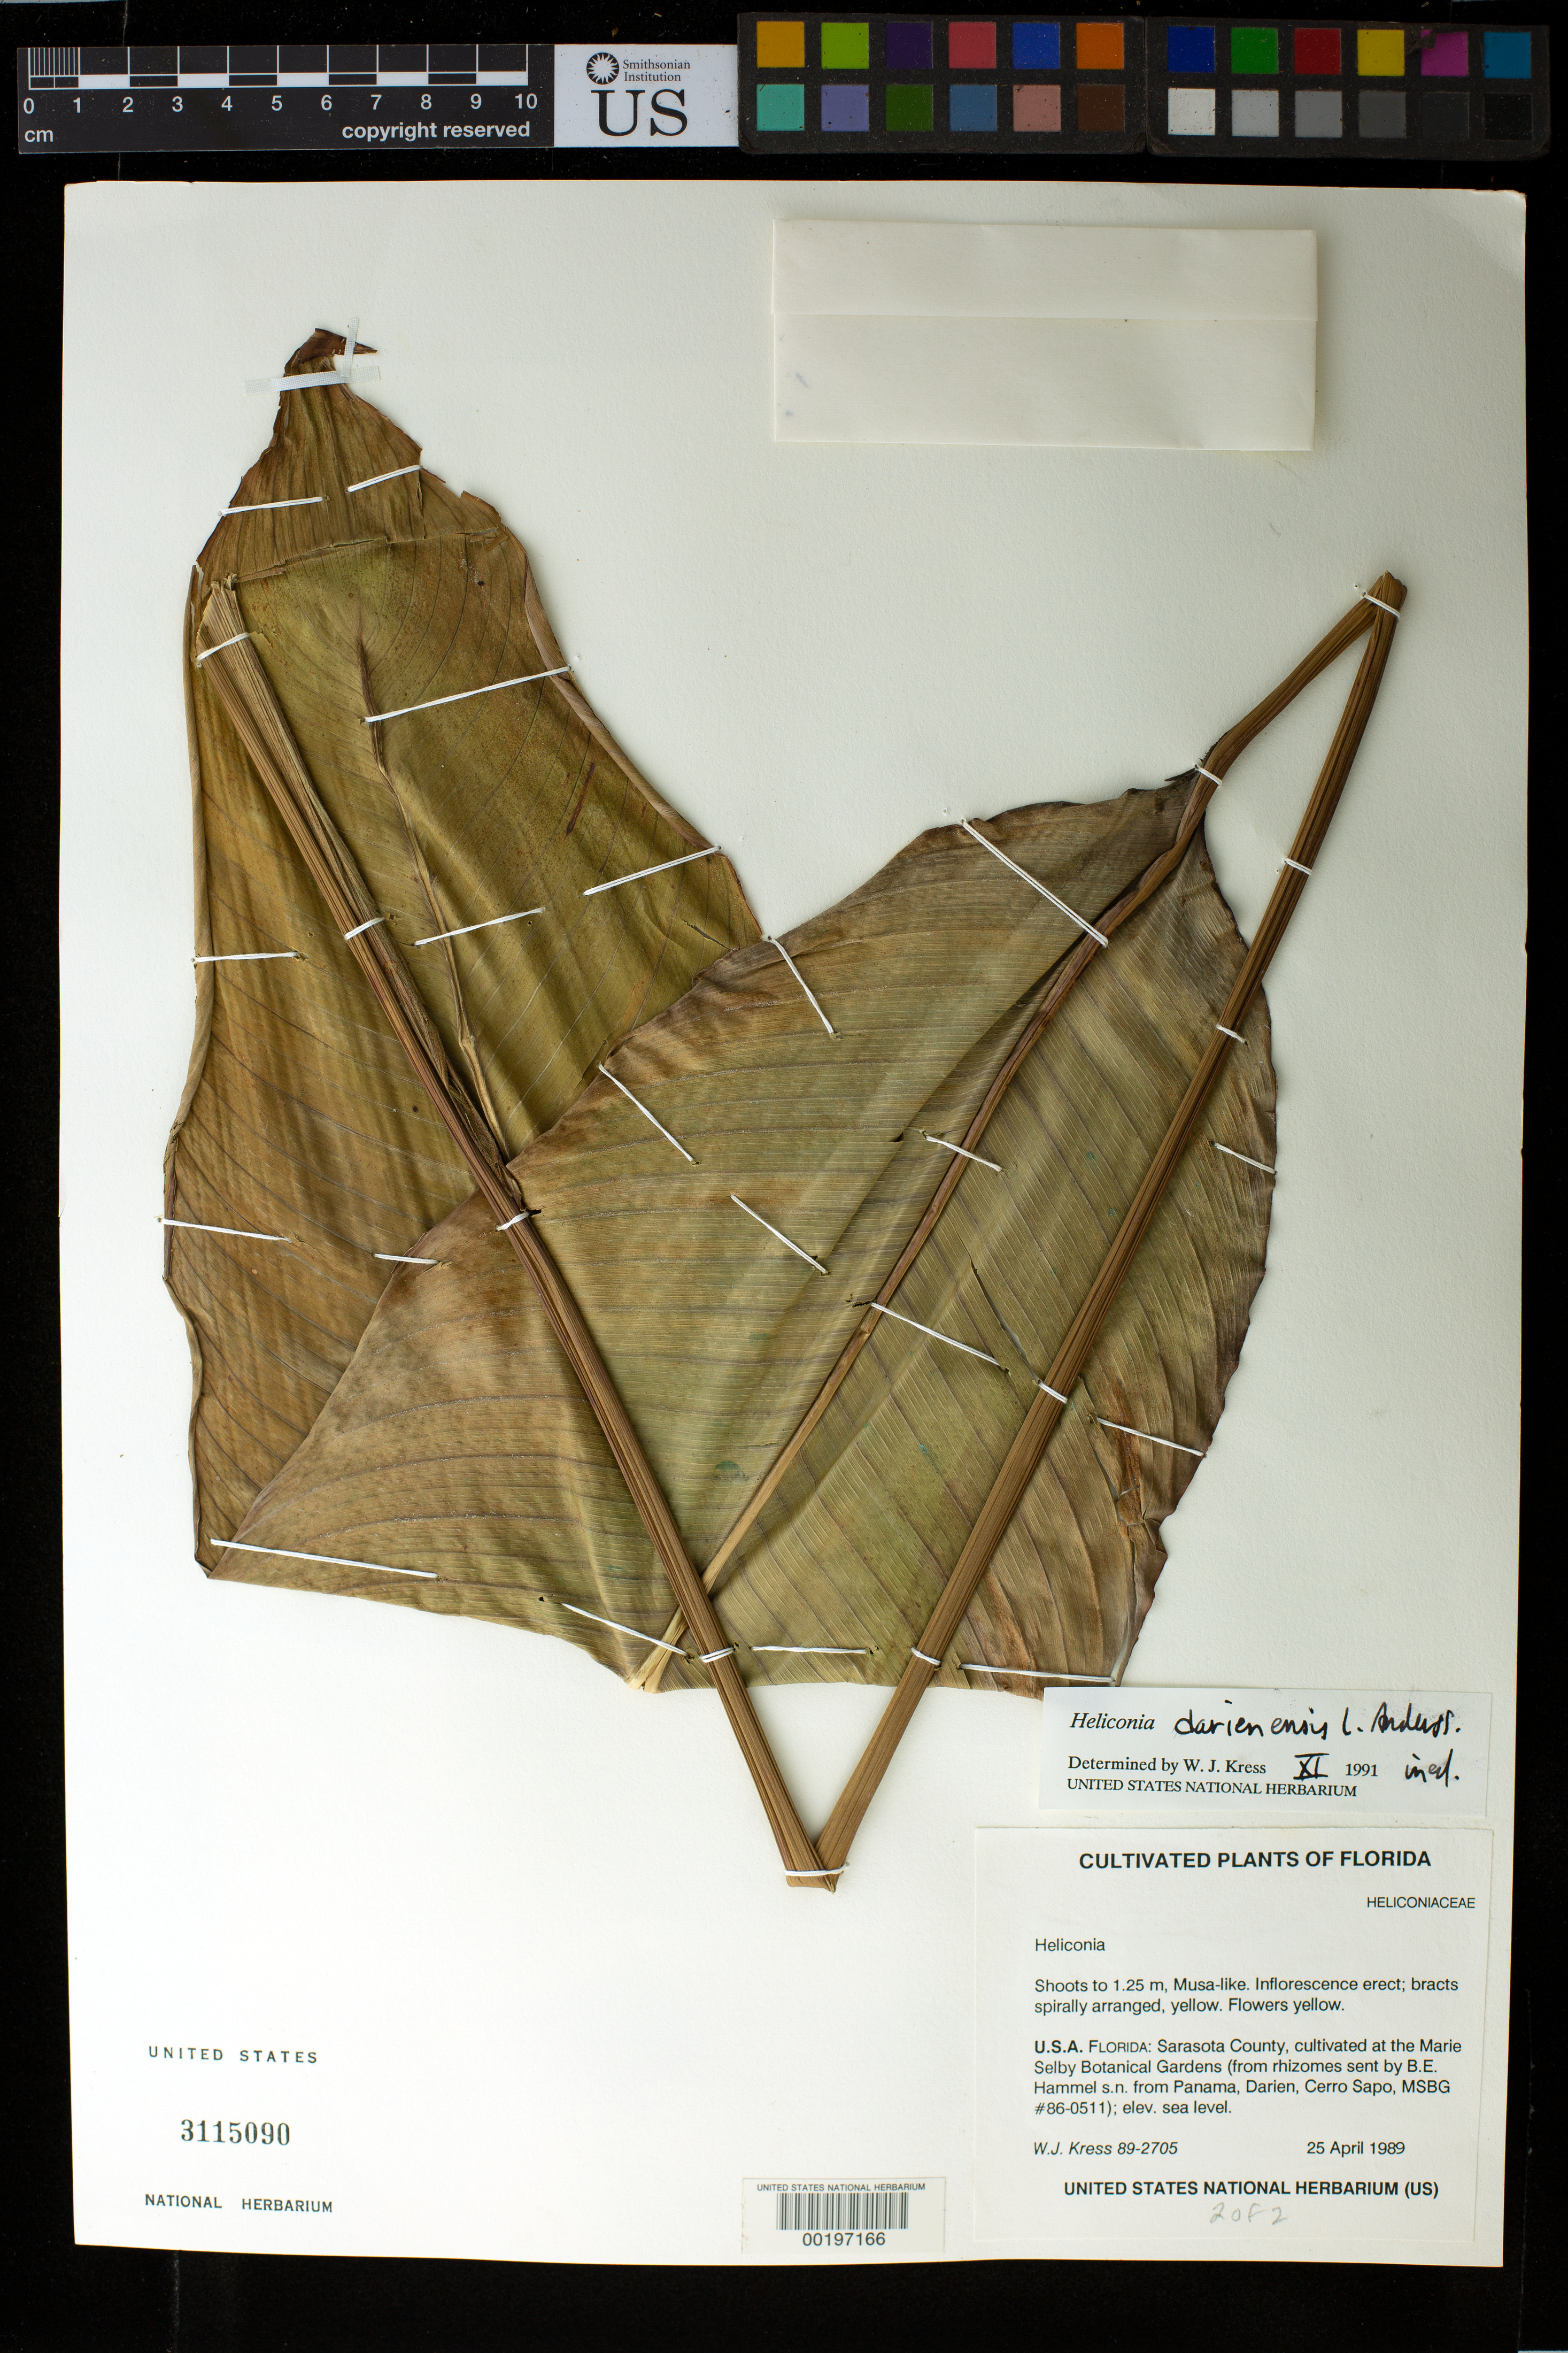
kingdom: Plantae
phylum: Tracheophyta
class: Liliopsida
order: Zingiberales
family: Heliconiaceae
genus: Heliconia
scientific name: Heliconia darienensis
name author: L. Andersson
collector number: Msbg #86-0511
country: Panama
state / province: Darién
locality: Cerro Sapo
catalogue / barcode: US 3115090